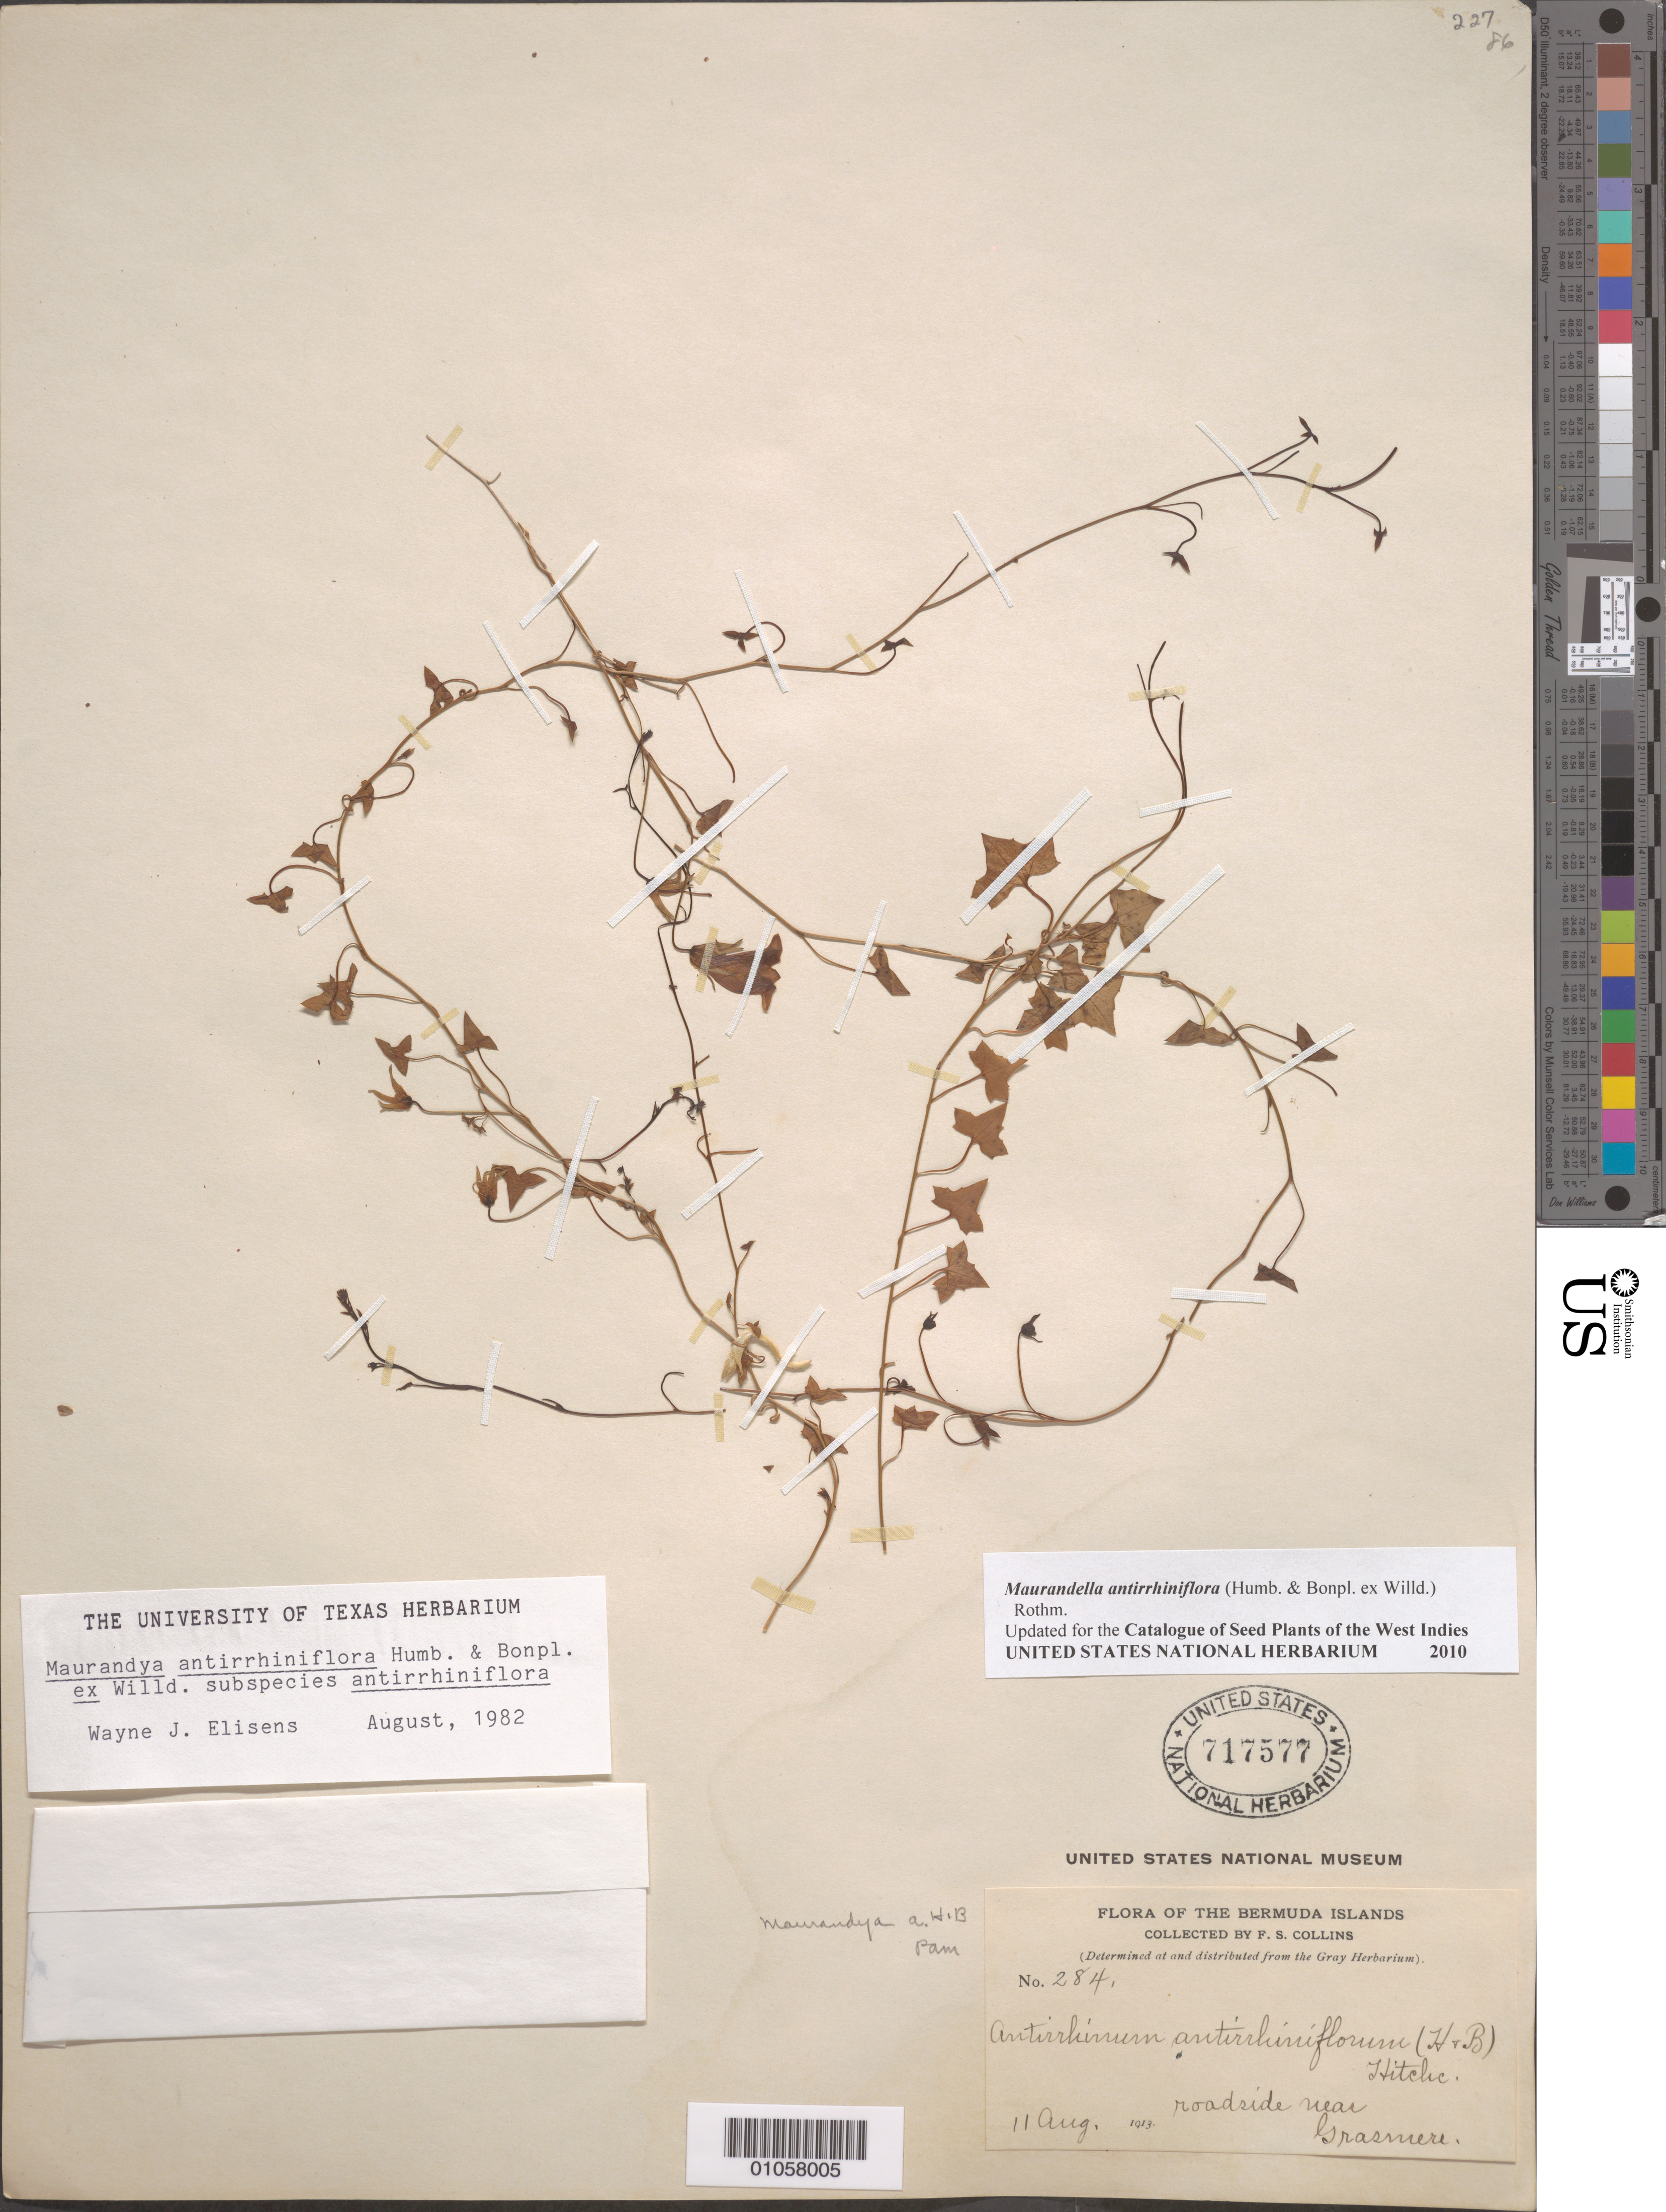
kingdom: Plantae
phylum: Tracheophyta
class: Magnoliopsida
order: Lamiales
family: Plantaginaceae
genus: Maurandella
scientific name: Maurandella antirrhiniflora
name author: (Humb. & Bonpl. ex Willd.) Rothm.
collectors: F. Collins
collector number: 284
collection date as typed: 11 Aug 1913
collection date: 1913-08-11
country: Bermuda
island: Bermuda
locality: Grasmere, near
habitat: Roadside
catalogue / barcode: US 717577